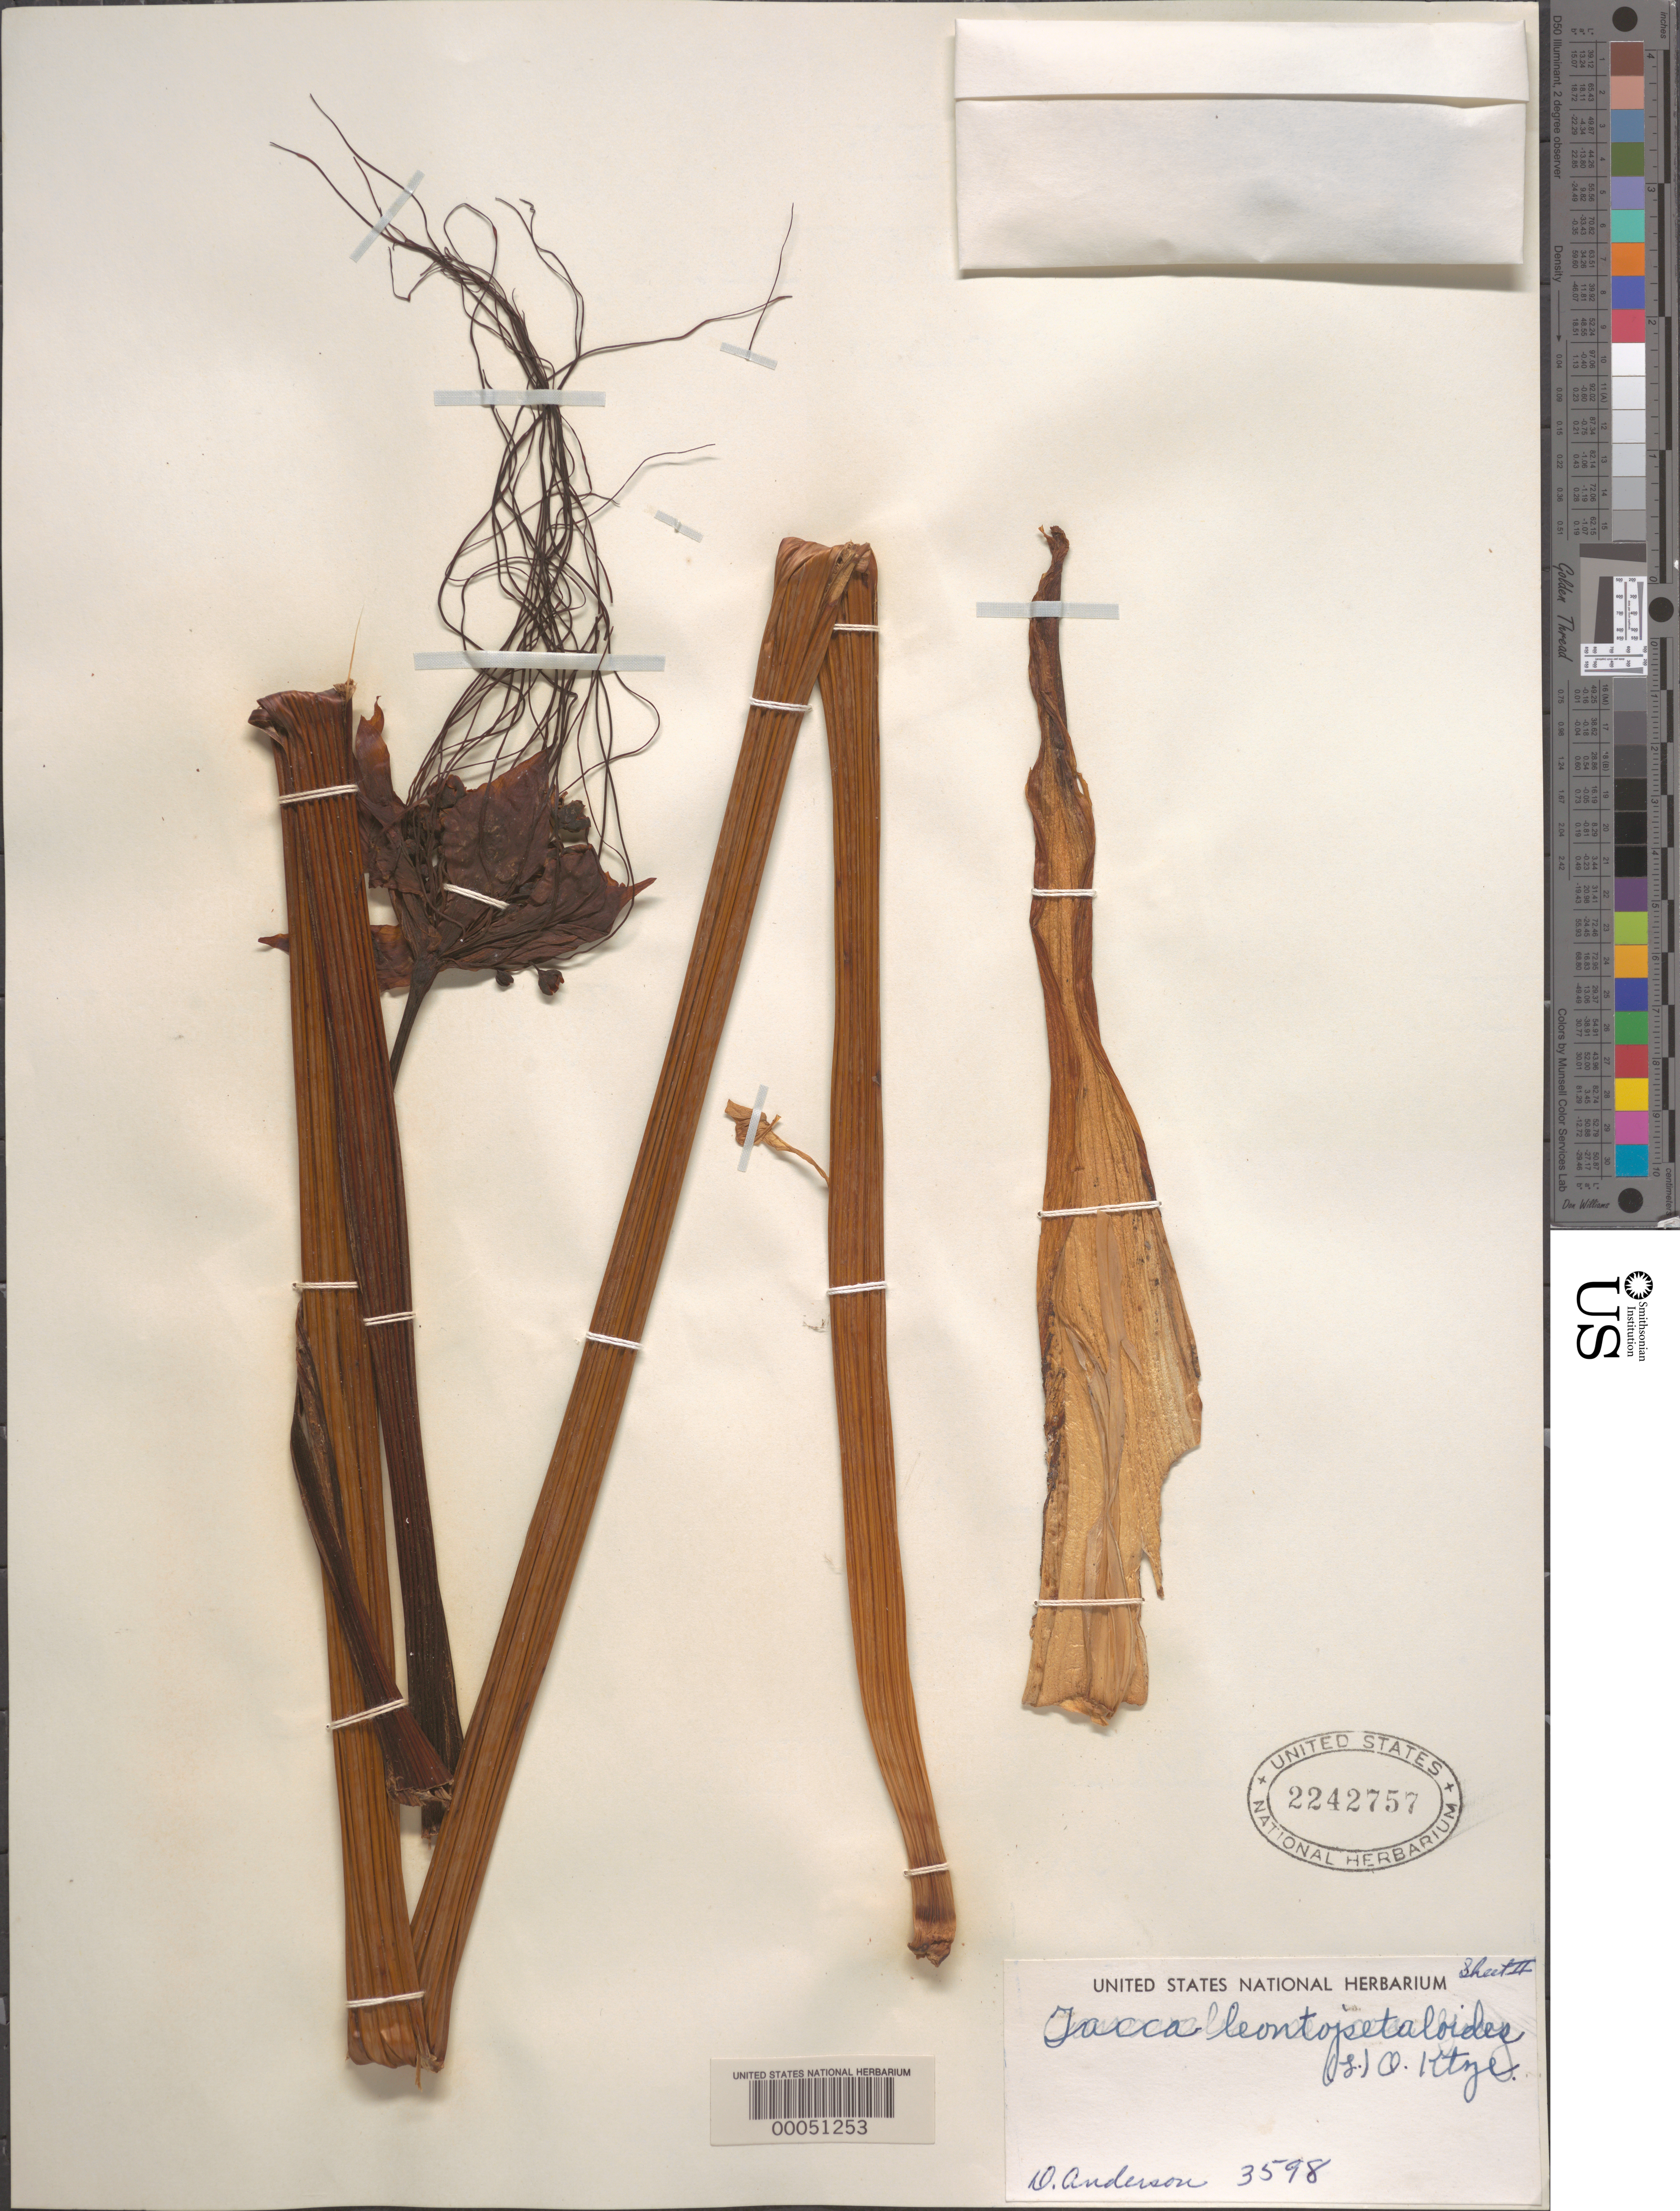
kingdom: Plantae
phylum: Tracheophyta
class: Liliopsida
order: Dioscoreales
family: Dioscoreaceae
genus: Tacca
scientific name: Tacca leontopetaloides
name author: (L.) Kuntze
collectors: D. Anderson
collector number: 3598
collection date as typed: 06 May 1950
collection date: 1950-05-06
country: Marshall Islands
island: Arno Atoll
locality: Arno Islet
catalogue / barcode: US 2242757